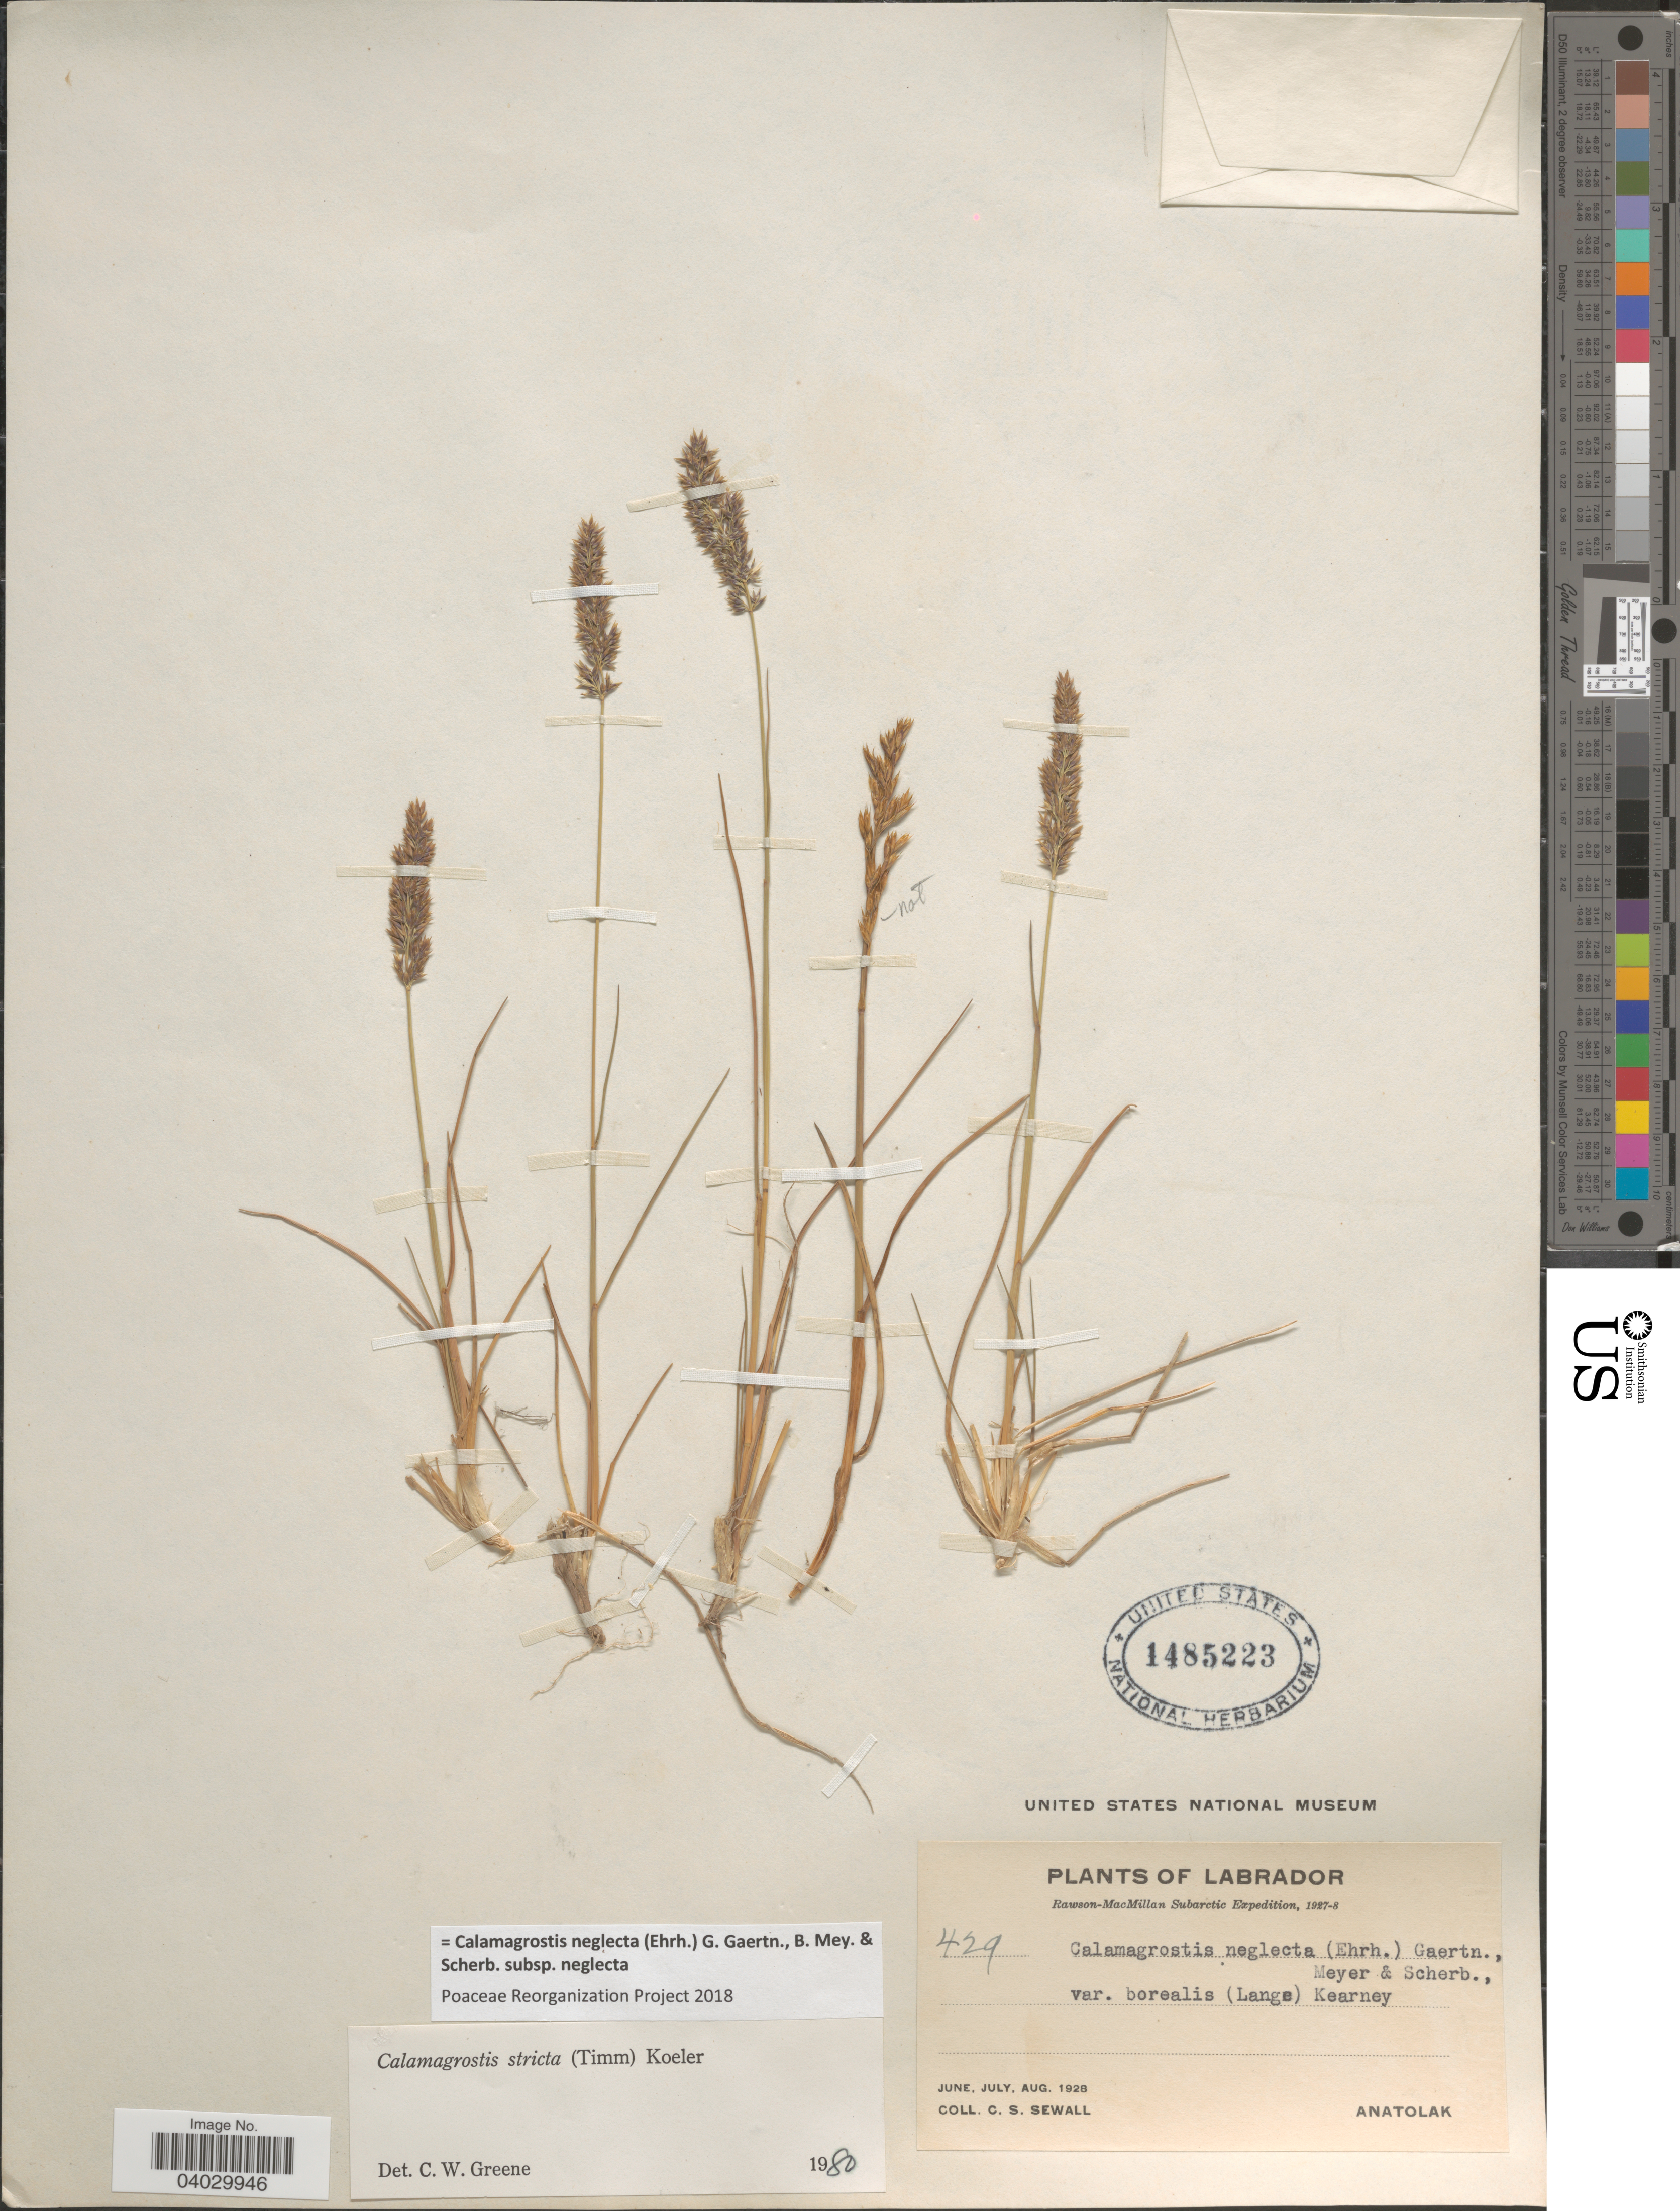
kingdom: Plantae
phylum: Tracheophyta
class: Liliopsida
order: Poales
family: Poaceae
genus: Calamagrostis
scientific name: Calamagrostis neglecta subsp. neglecta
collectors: C. Sewall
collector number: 429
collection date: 1928-06/1928-08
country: Canada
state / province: Newfoundland and Labrador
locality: Labrador. Anatolak.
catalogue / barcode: US 1485223